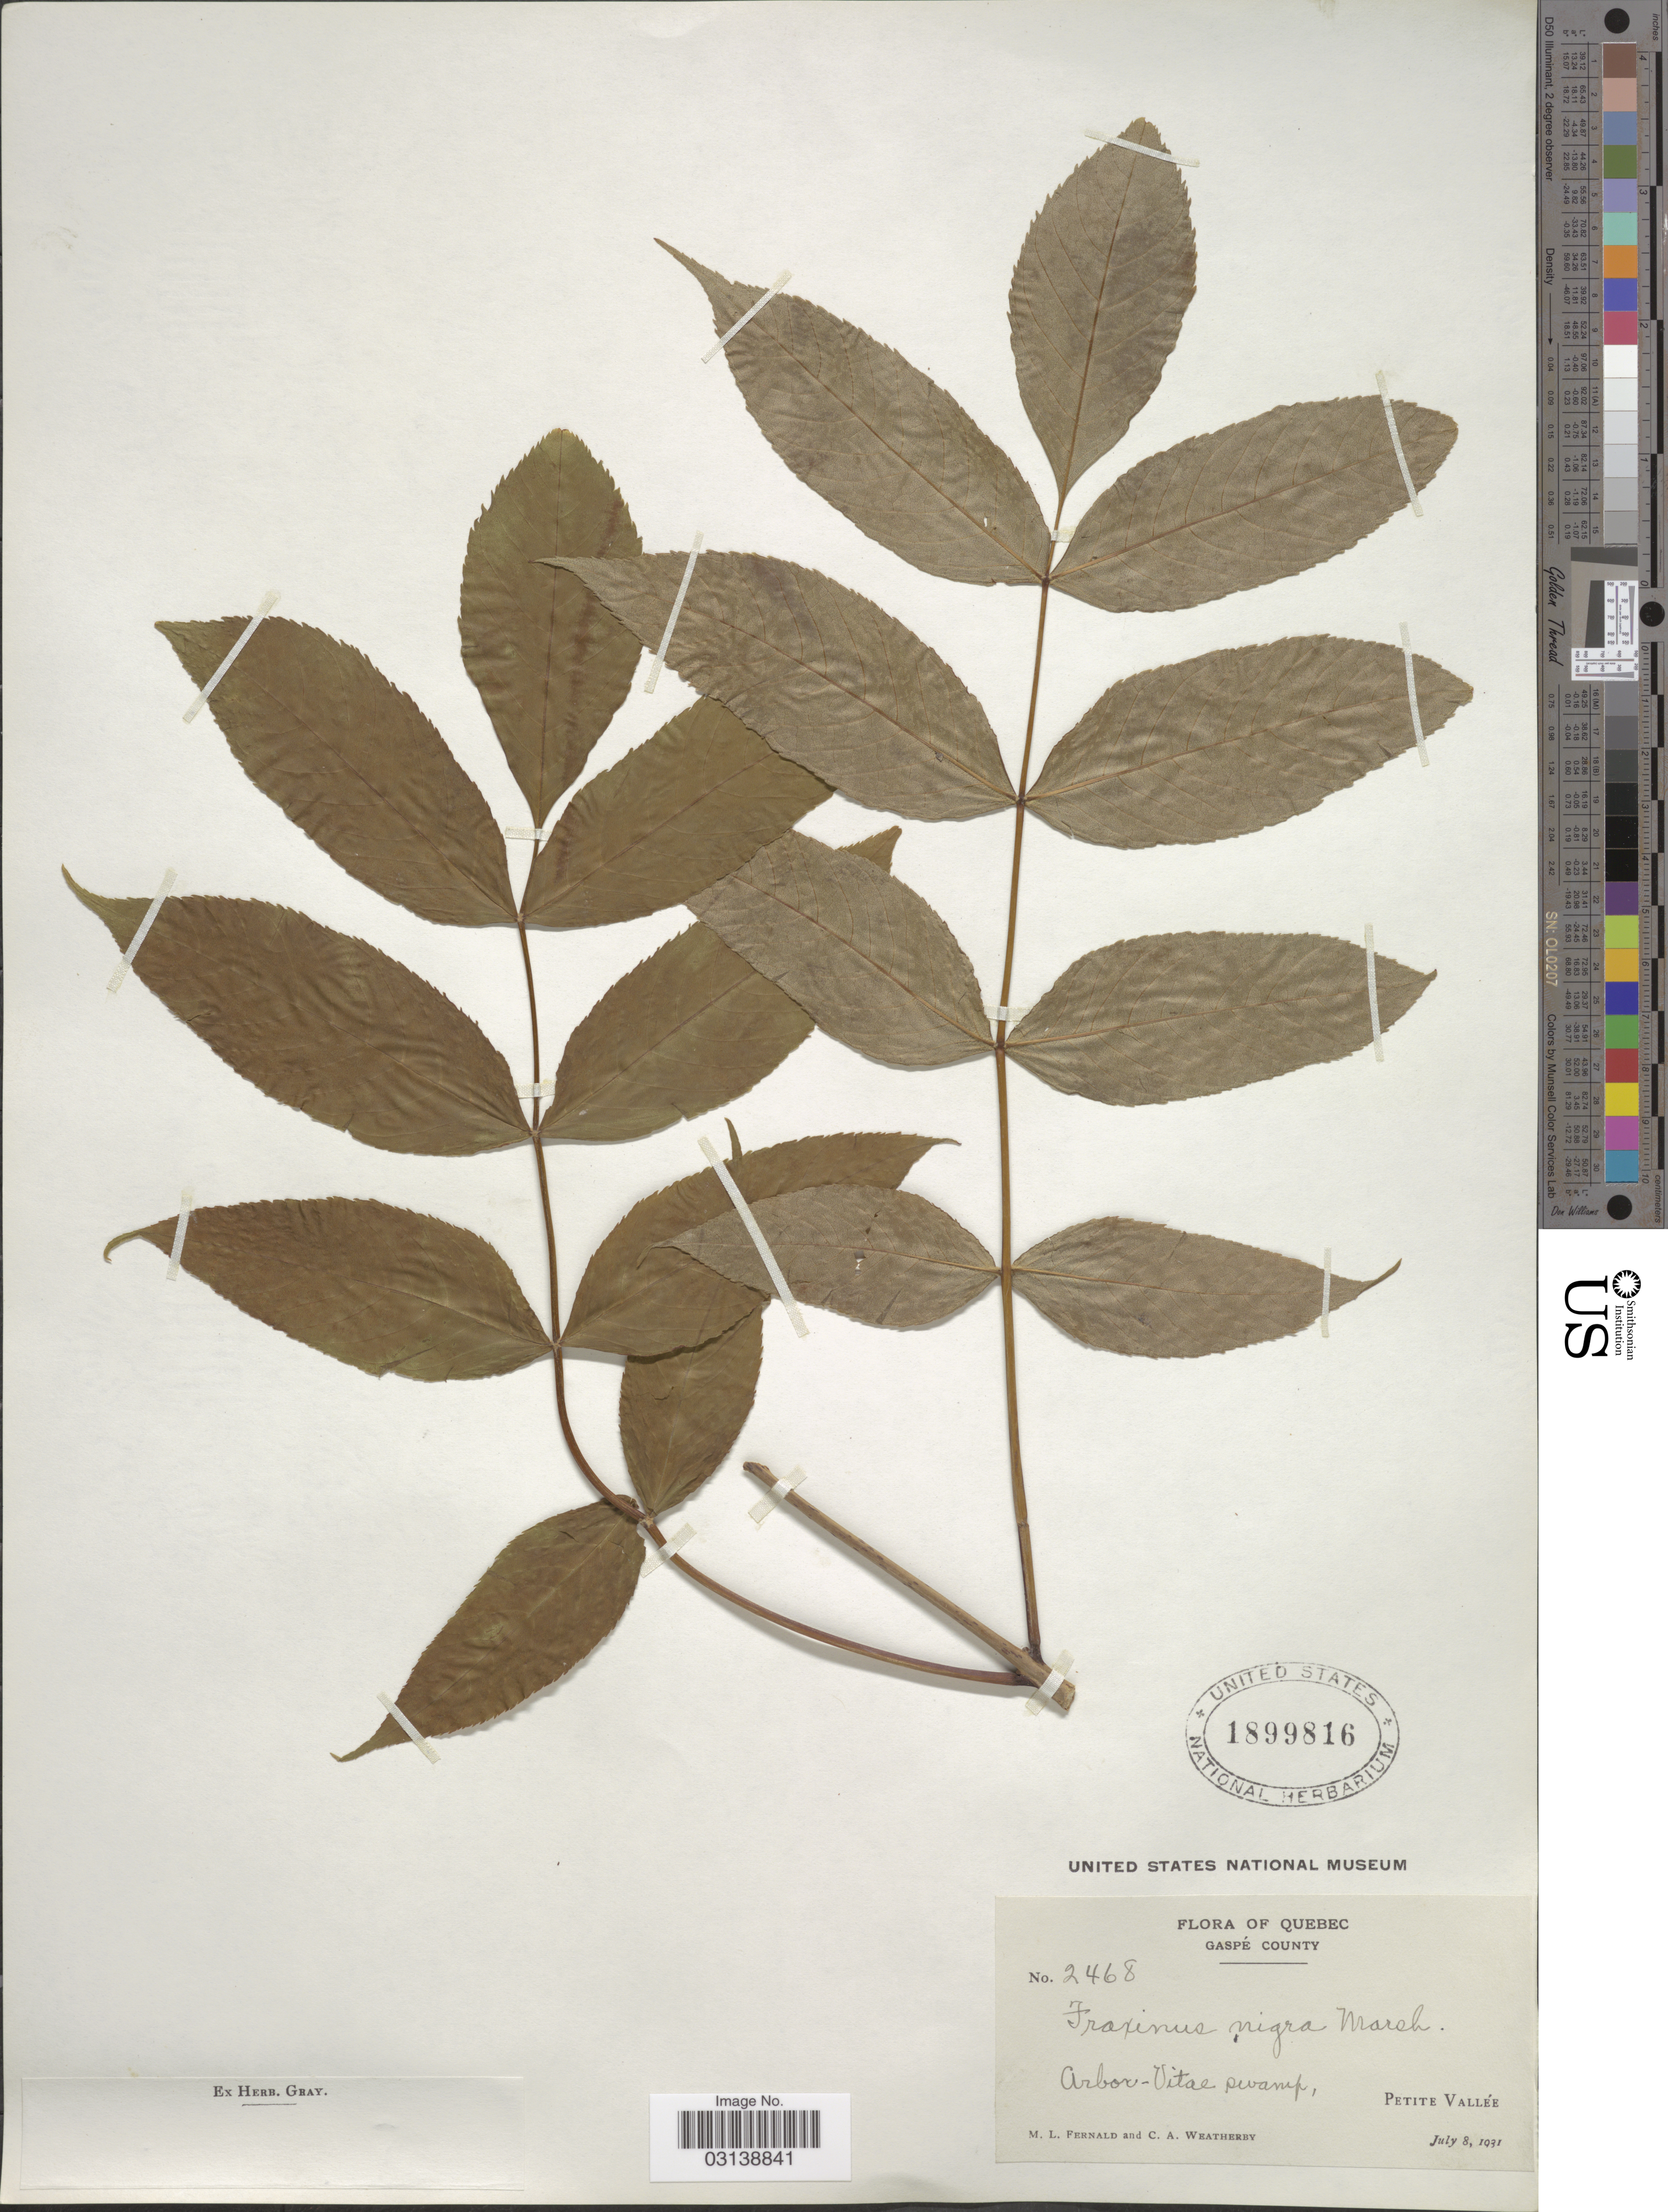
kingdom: Plantae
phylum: Tracheophyta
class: Magnoliopsida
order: Lamiales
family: Oleaceae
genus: Fraxinus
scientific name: Fraxinus nigra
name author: Marshall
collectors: M. L. Fernald & C. A. Weatherby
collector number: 2468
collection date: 1931-07-08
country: Canada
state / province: Quebec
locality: Gaspé County. Arbor-Vitae swamp, Petite Vallée.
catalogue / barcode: US 1899816